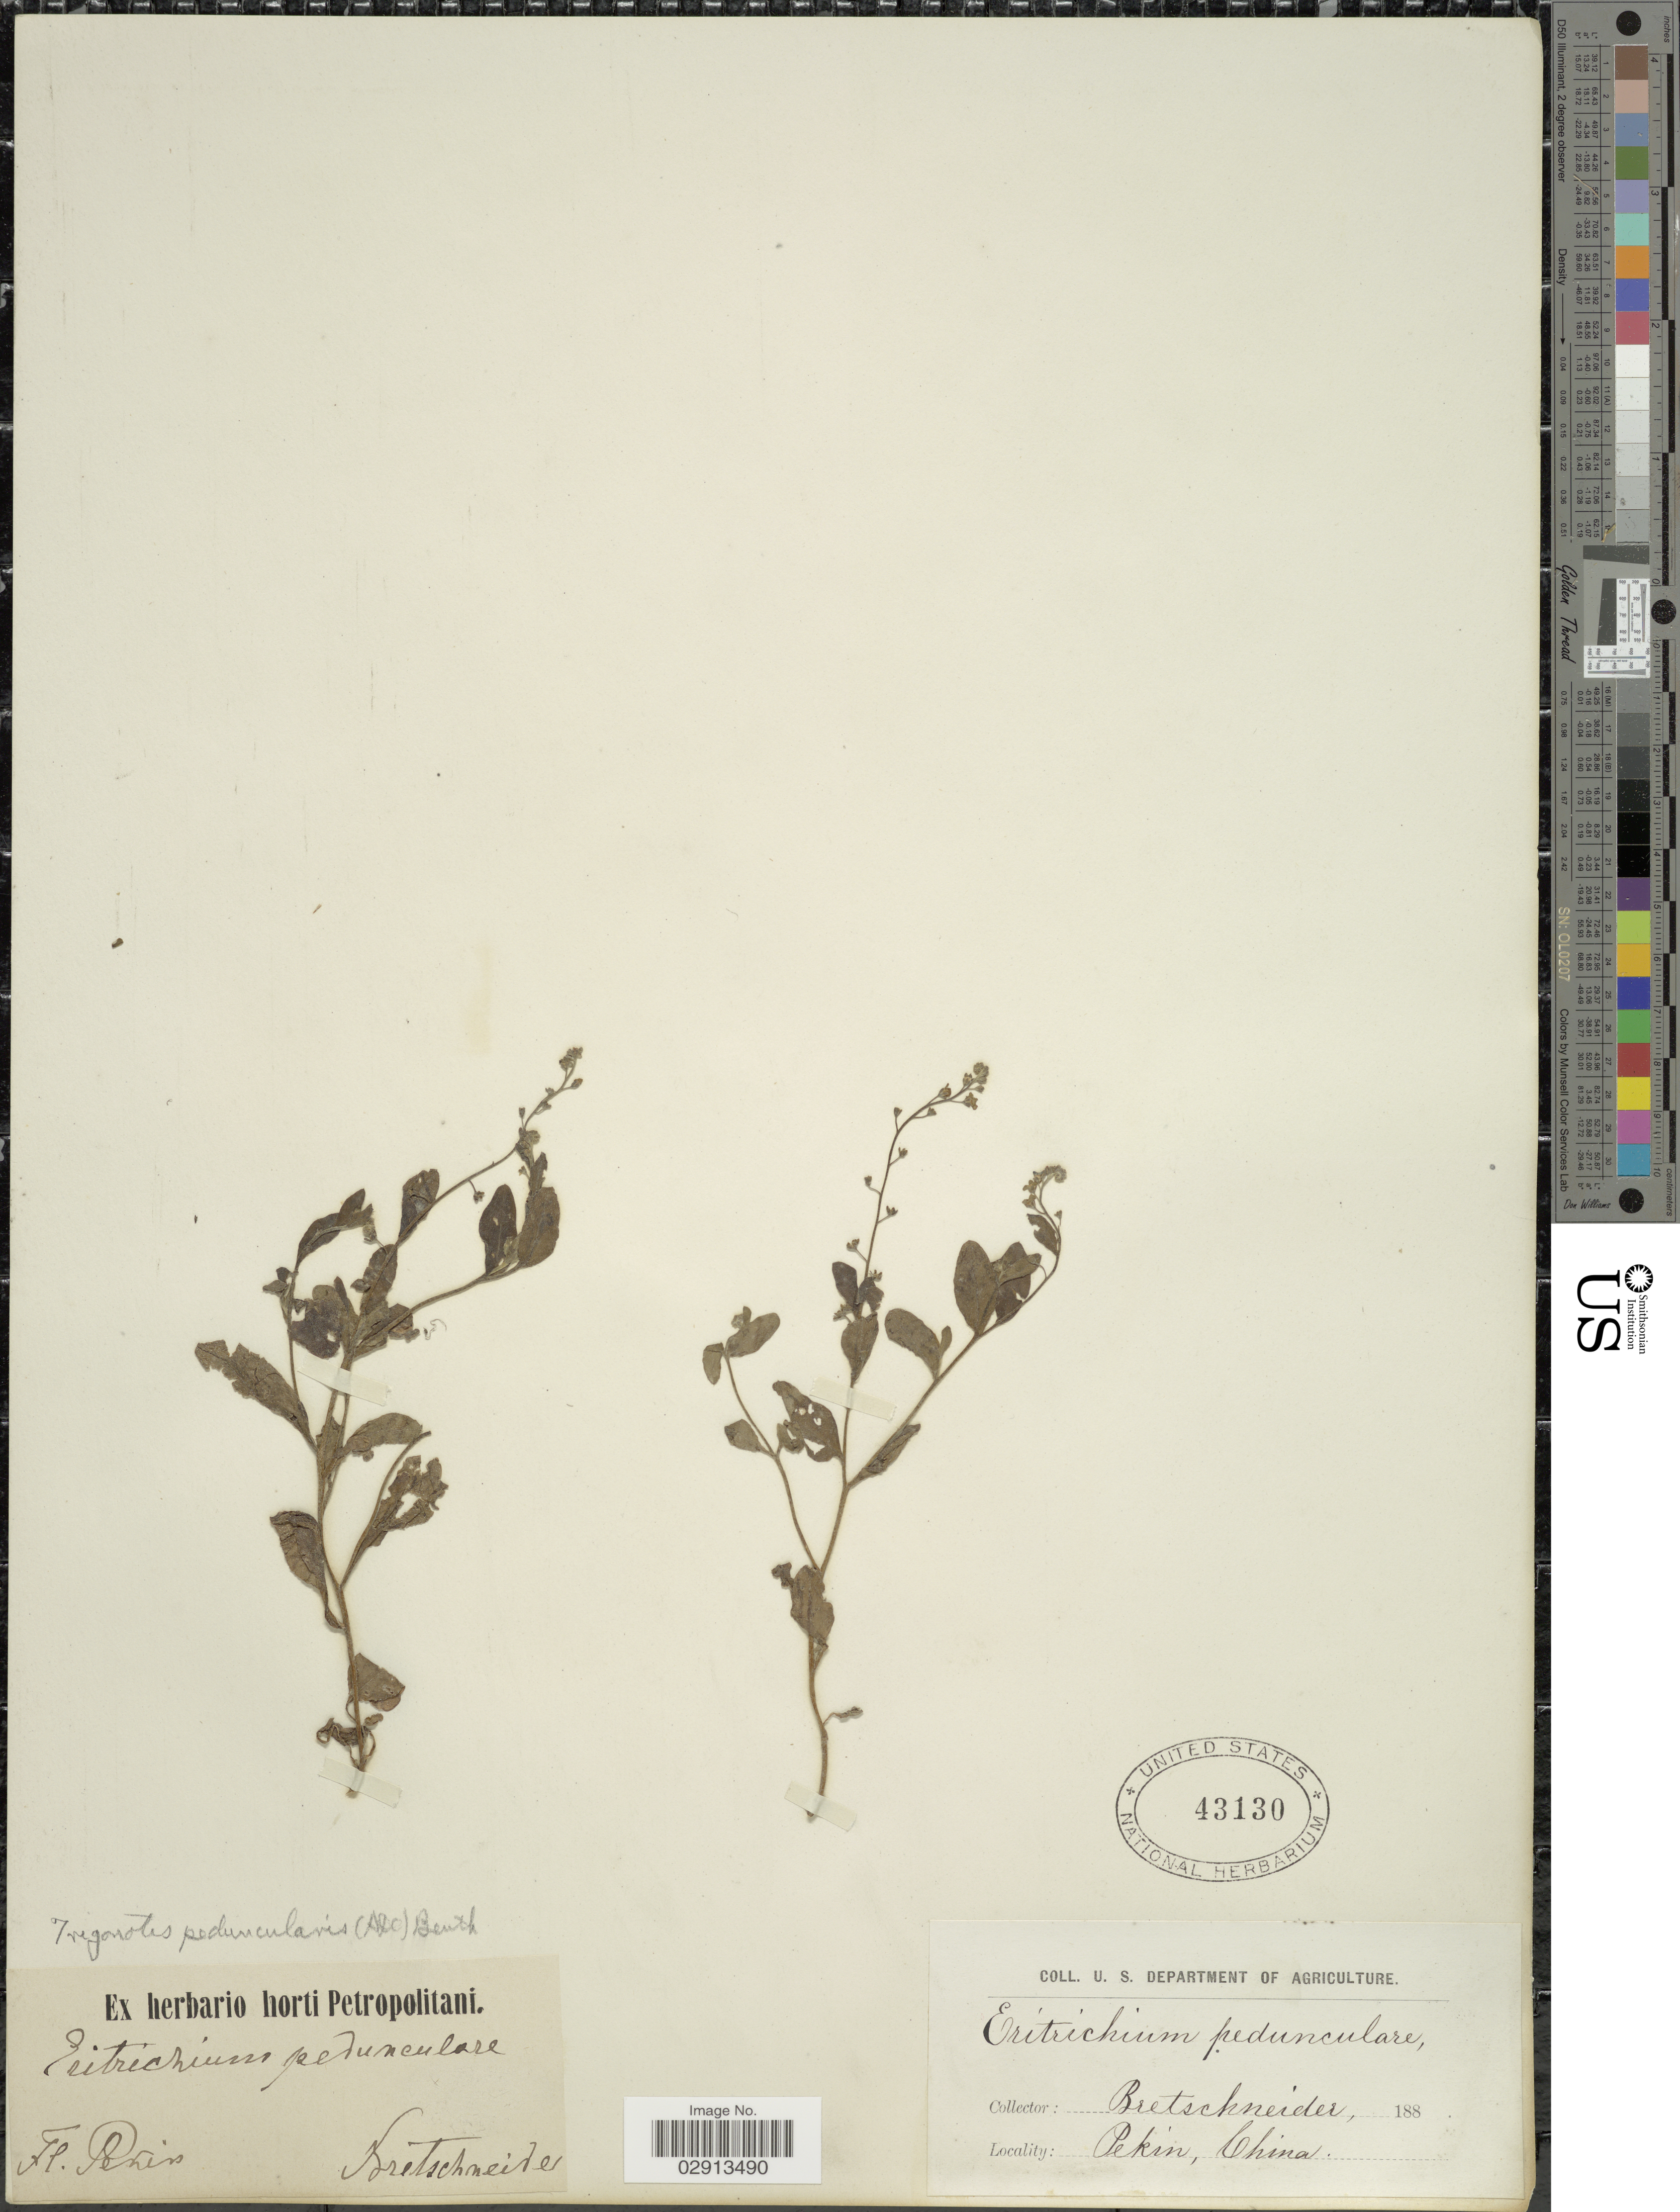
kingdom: Plantae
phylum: Tracheophyta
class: Magnoliopsida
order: Boraginales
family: Boraginaceae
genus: Trigonotis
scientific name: Trigonotis peduncularis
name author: (Trevis.) Benth. ex Baker et al.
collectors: Bretschneider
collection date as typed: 188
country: China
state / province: Beijing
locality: Pekin.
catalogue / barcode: US 43130